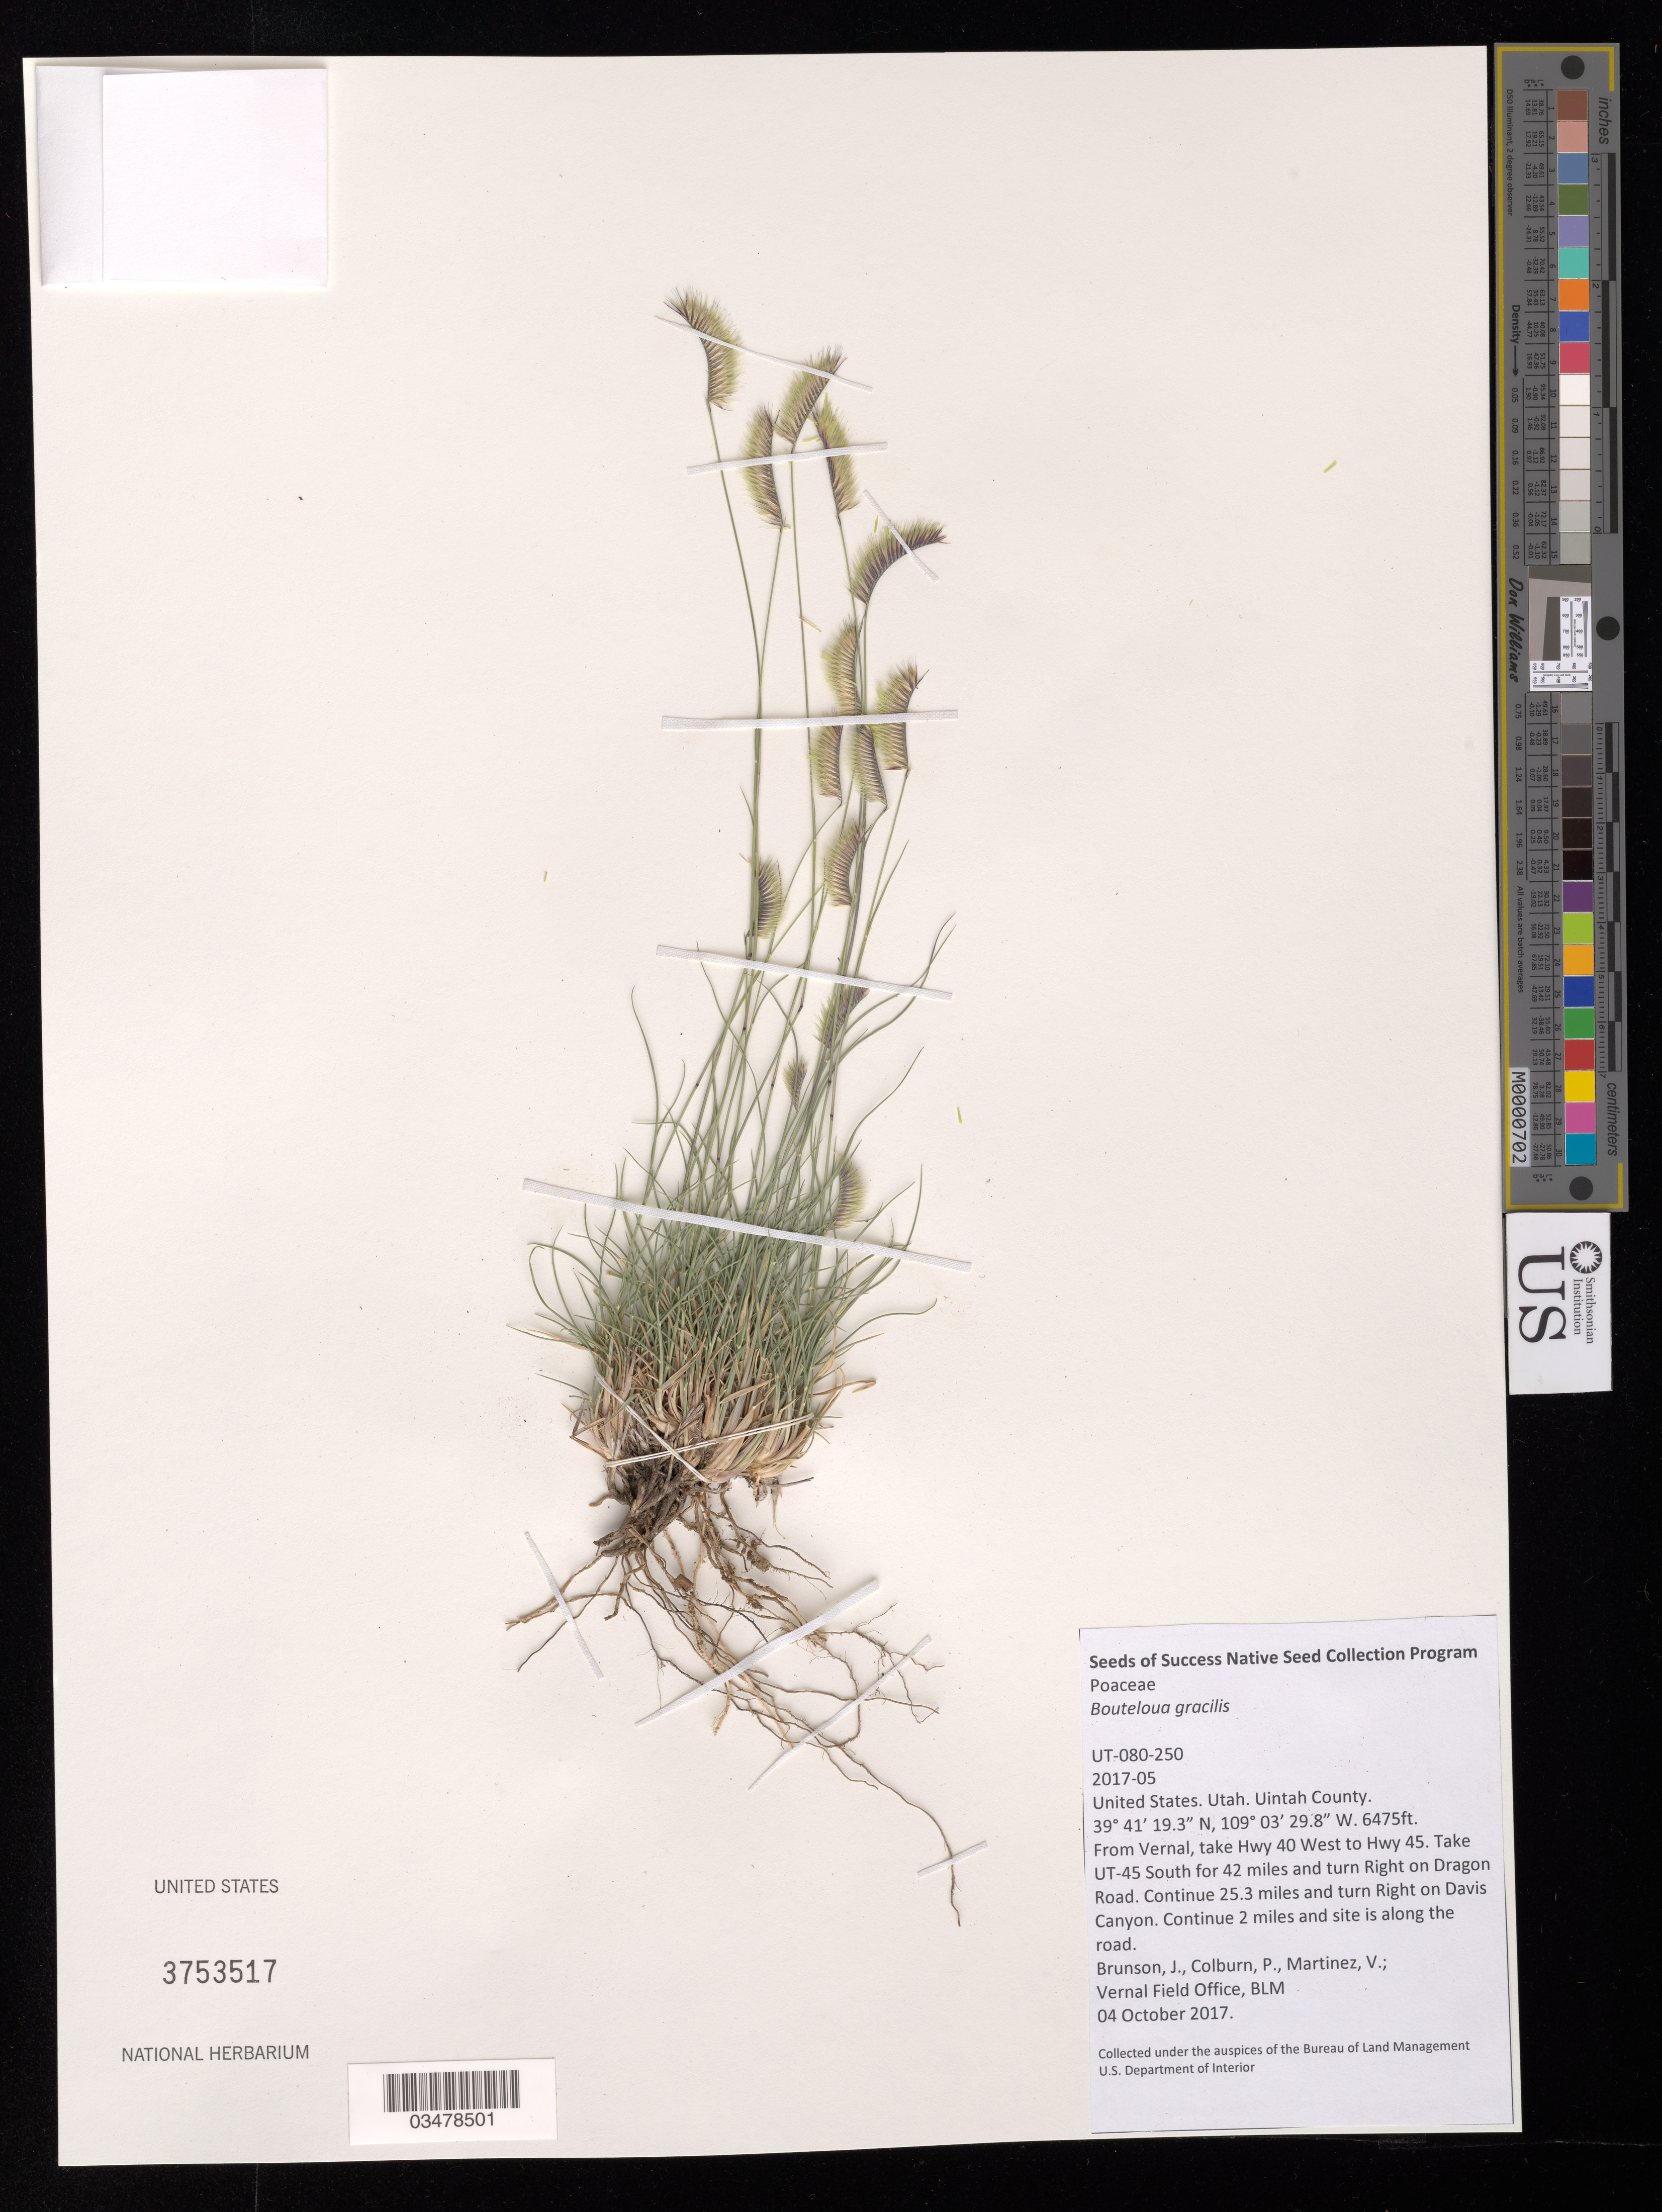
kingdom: Plantae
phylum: Tracheophyta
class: Liliopsida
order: Poales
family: Poaceae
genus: Bouteloua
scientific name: Bouteloua gracilis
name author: (Kunth) Lag. ex Griffiths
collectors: J. Brunson, P. Colburn & V. Martinez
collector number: UT080-250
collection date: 2017-10-04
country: United States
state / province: Utah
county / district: Unitah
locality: Davis Canyon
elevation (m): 1974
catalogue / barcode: US 3753517